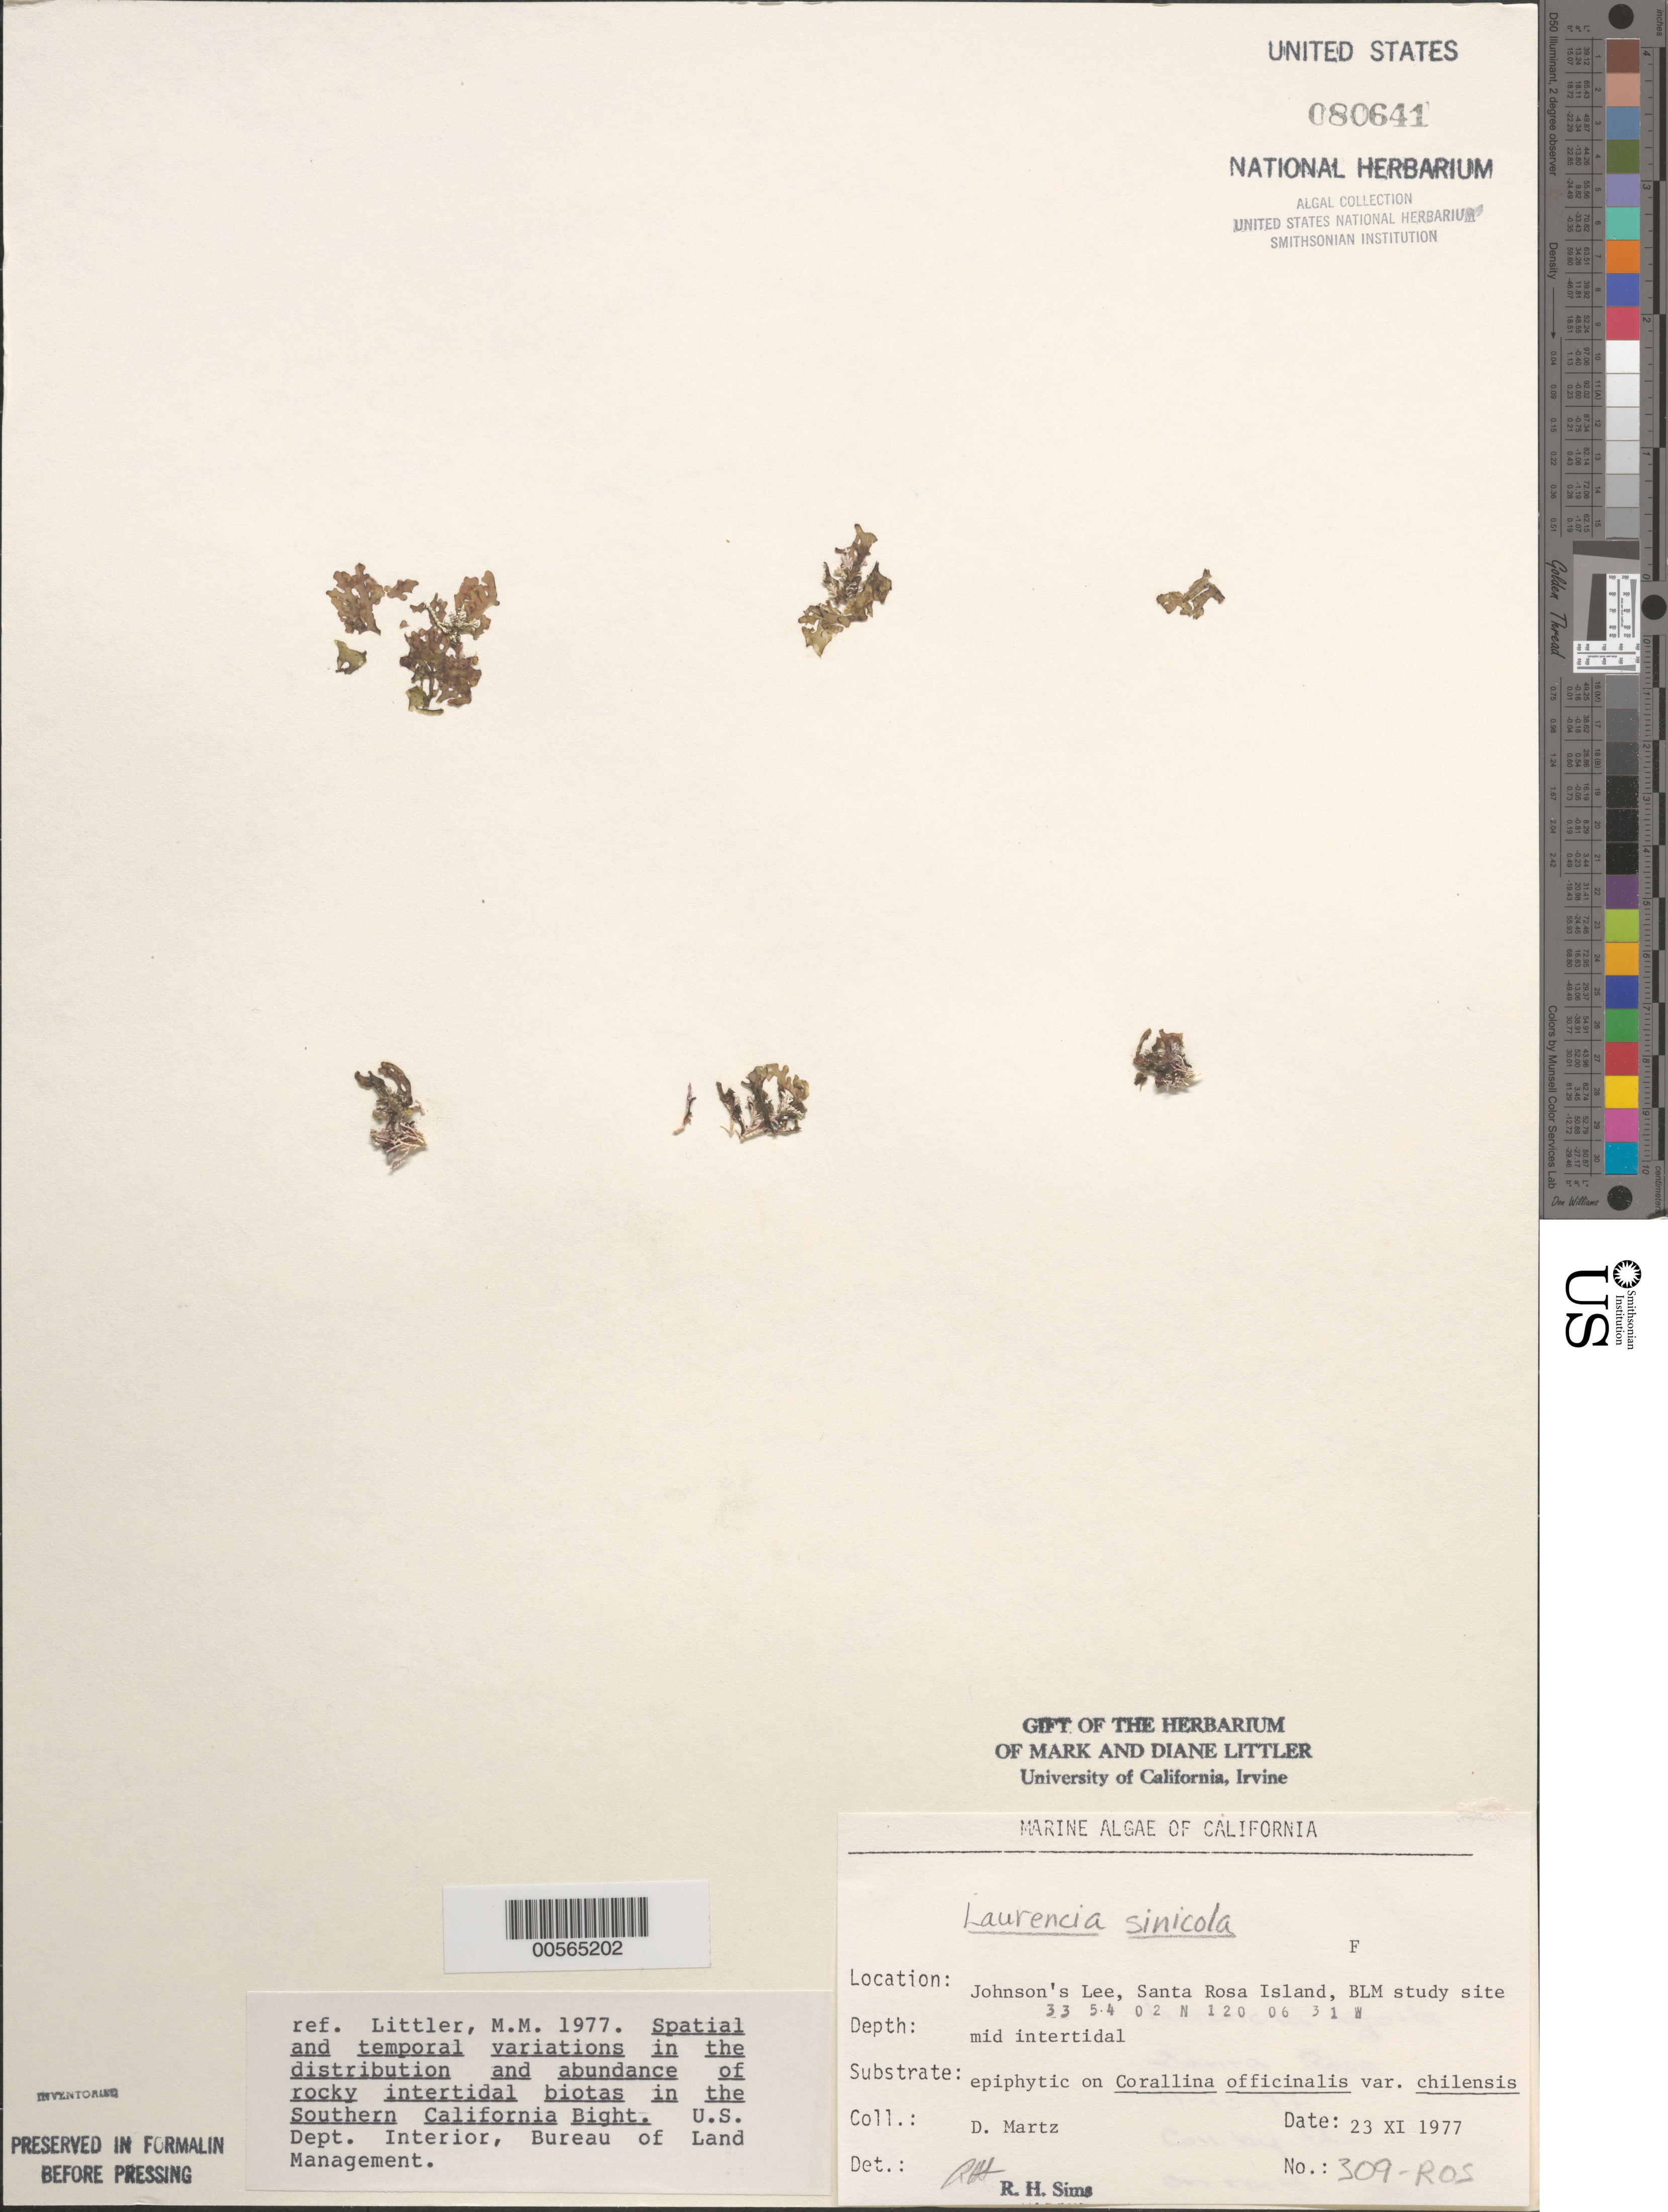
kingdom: Plantae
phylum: Rhodophyta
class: Florideophyceae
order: Ceramiales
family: Rhodomelaceae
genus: Osmundea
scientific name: Osmundea sinicola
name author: (Setchell & N.L. Gardner) K.W. Nam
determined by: Algae name updating Project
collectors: D. Martz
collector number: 309-ros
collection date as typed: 23 Nov 1977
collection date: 1977-11-23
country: United States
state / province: California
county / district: Santa Barbara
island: Santa Rosa Island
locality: Johnson's Lee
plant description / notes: BLM-SOCALBIGHT Rocky Intertidal Survey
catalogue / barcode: US 80641